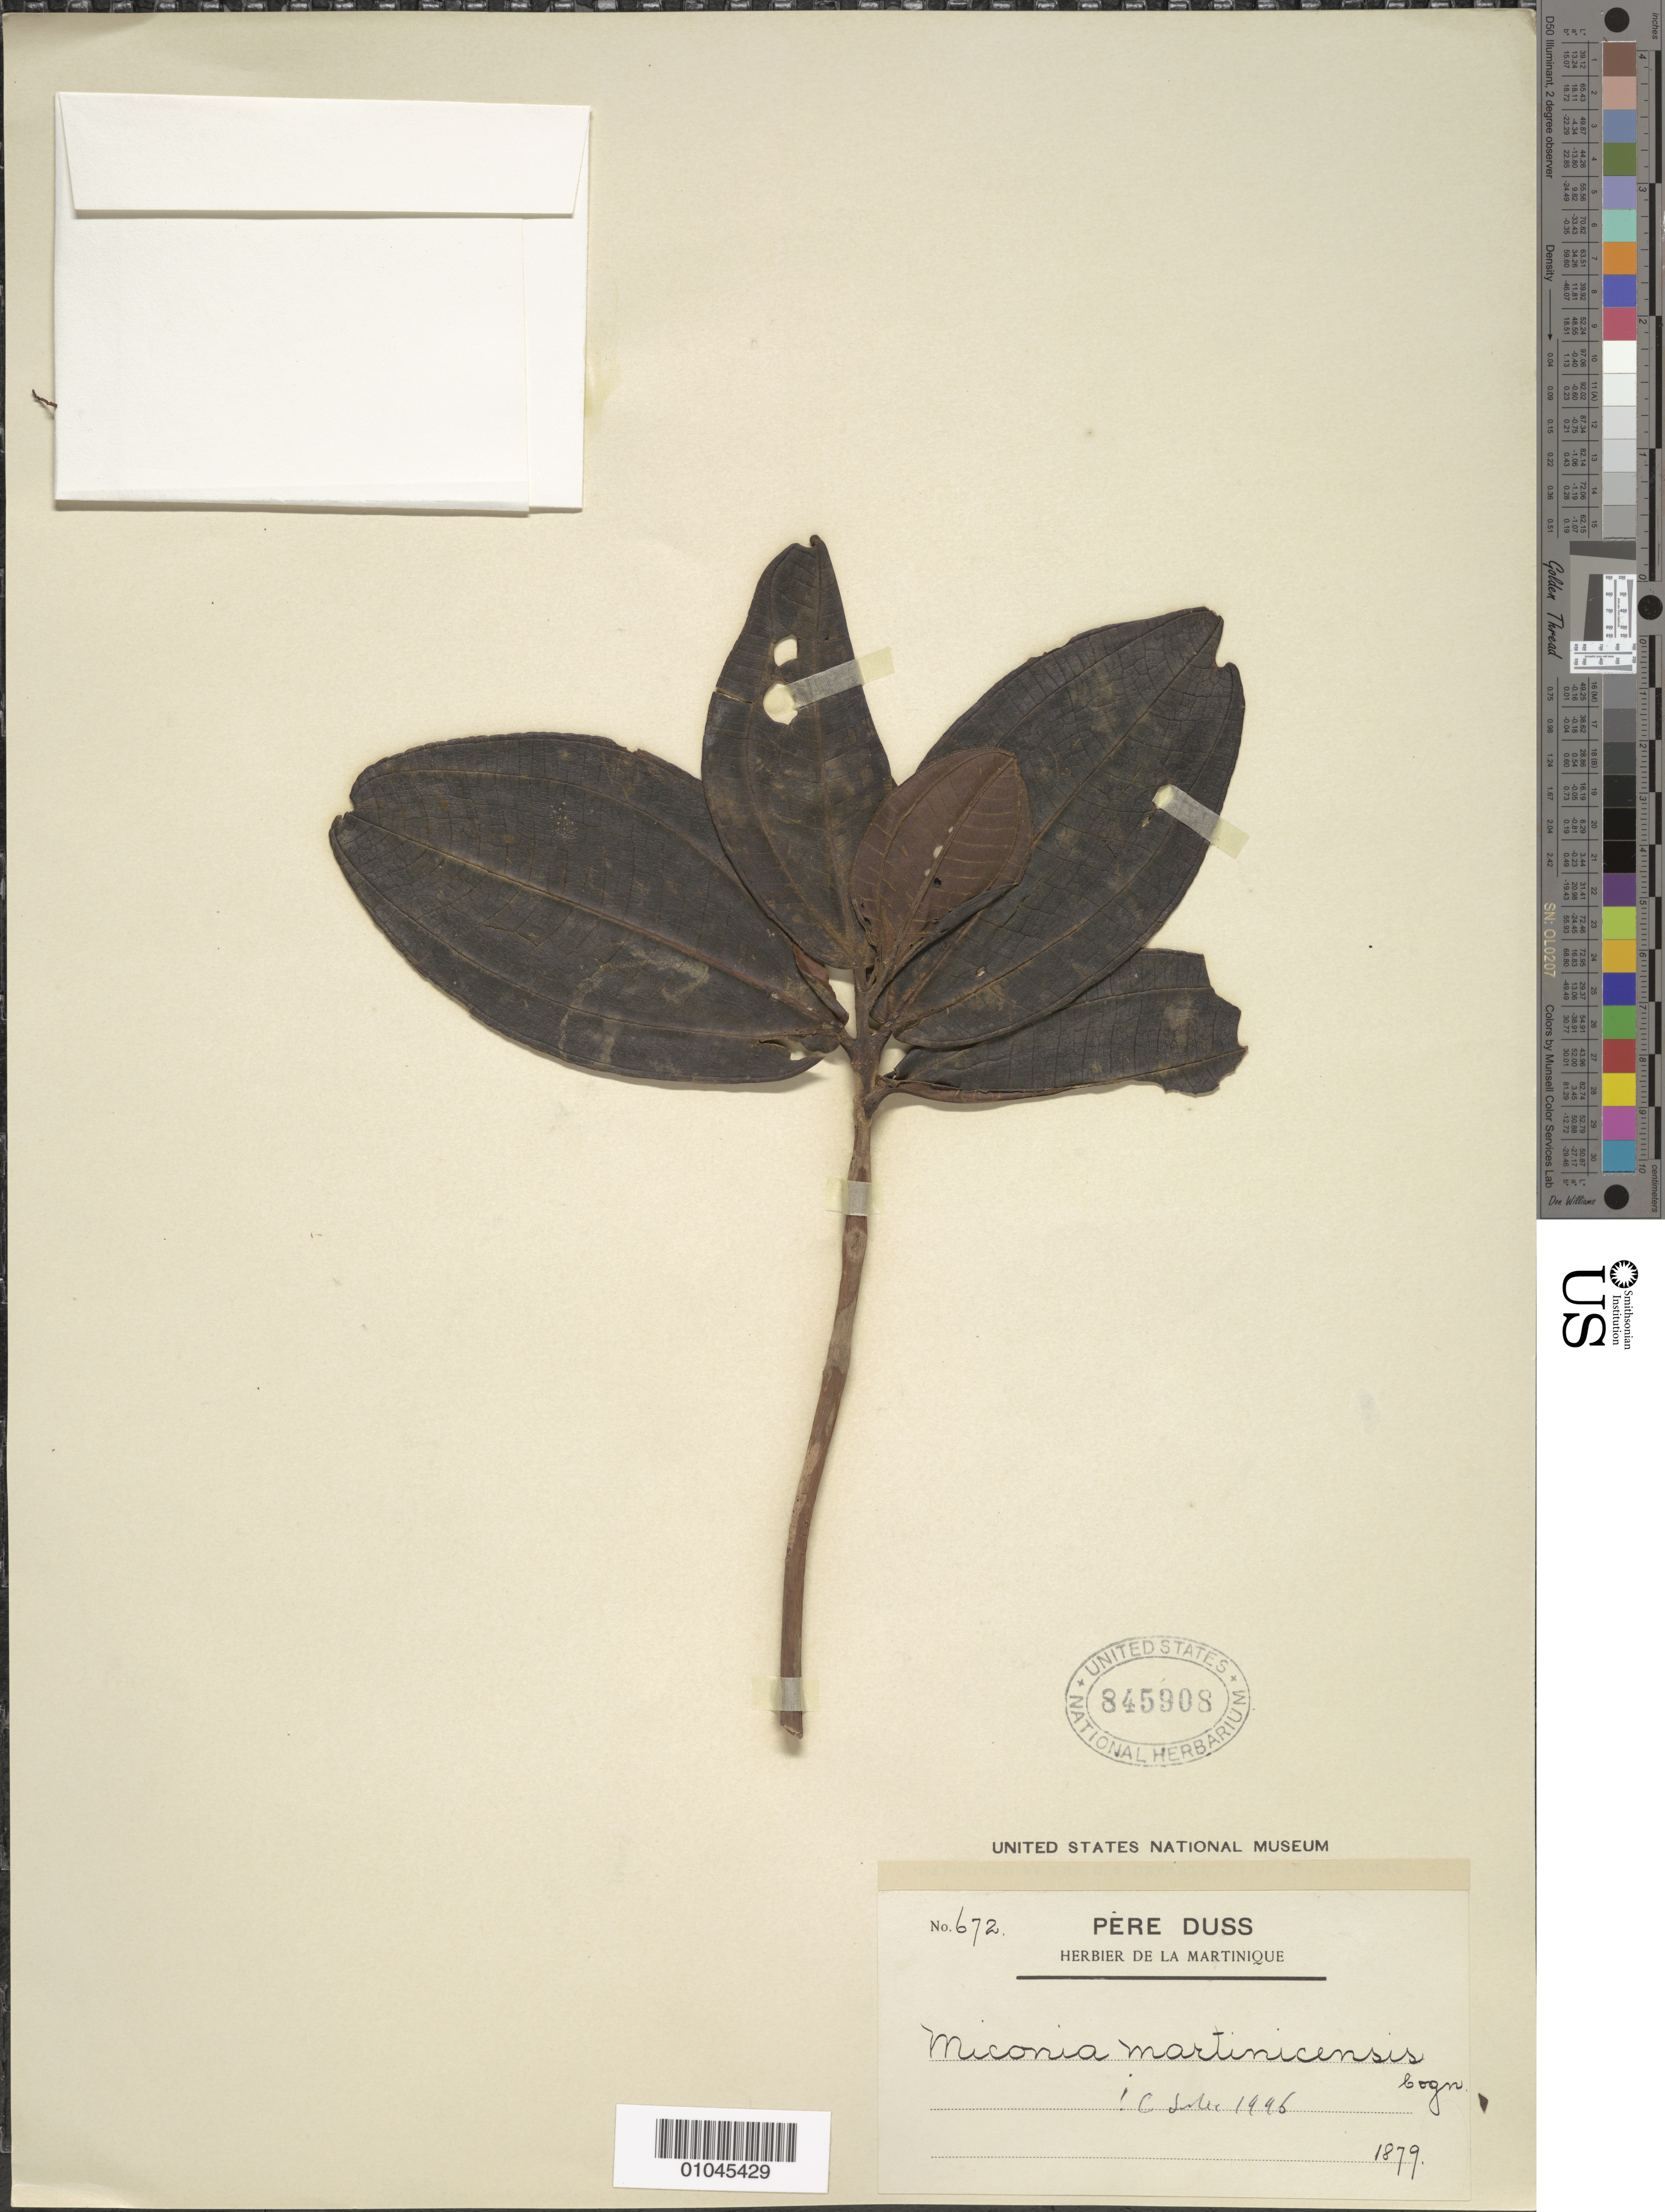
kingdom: Plantae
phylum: Tracheophyta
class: Magnoliopsida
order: Myrtales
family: Melastomataceae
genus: Miconia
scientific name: Miconia martinicensis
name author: Cogn.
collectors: Père Duss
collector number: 672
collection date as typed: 1879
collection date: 1879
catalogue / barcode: US 845908